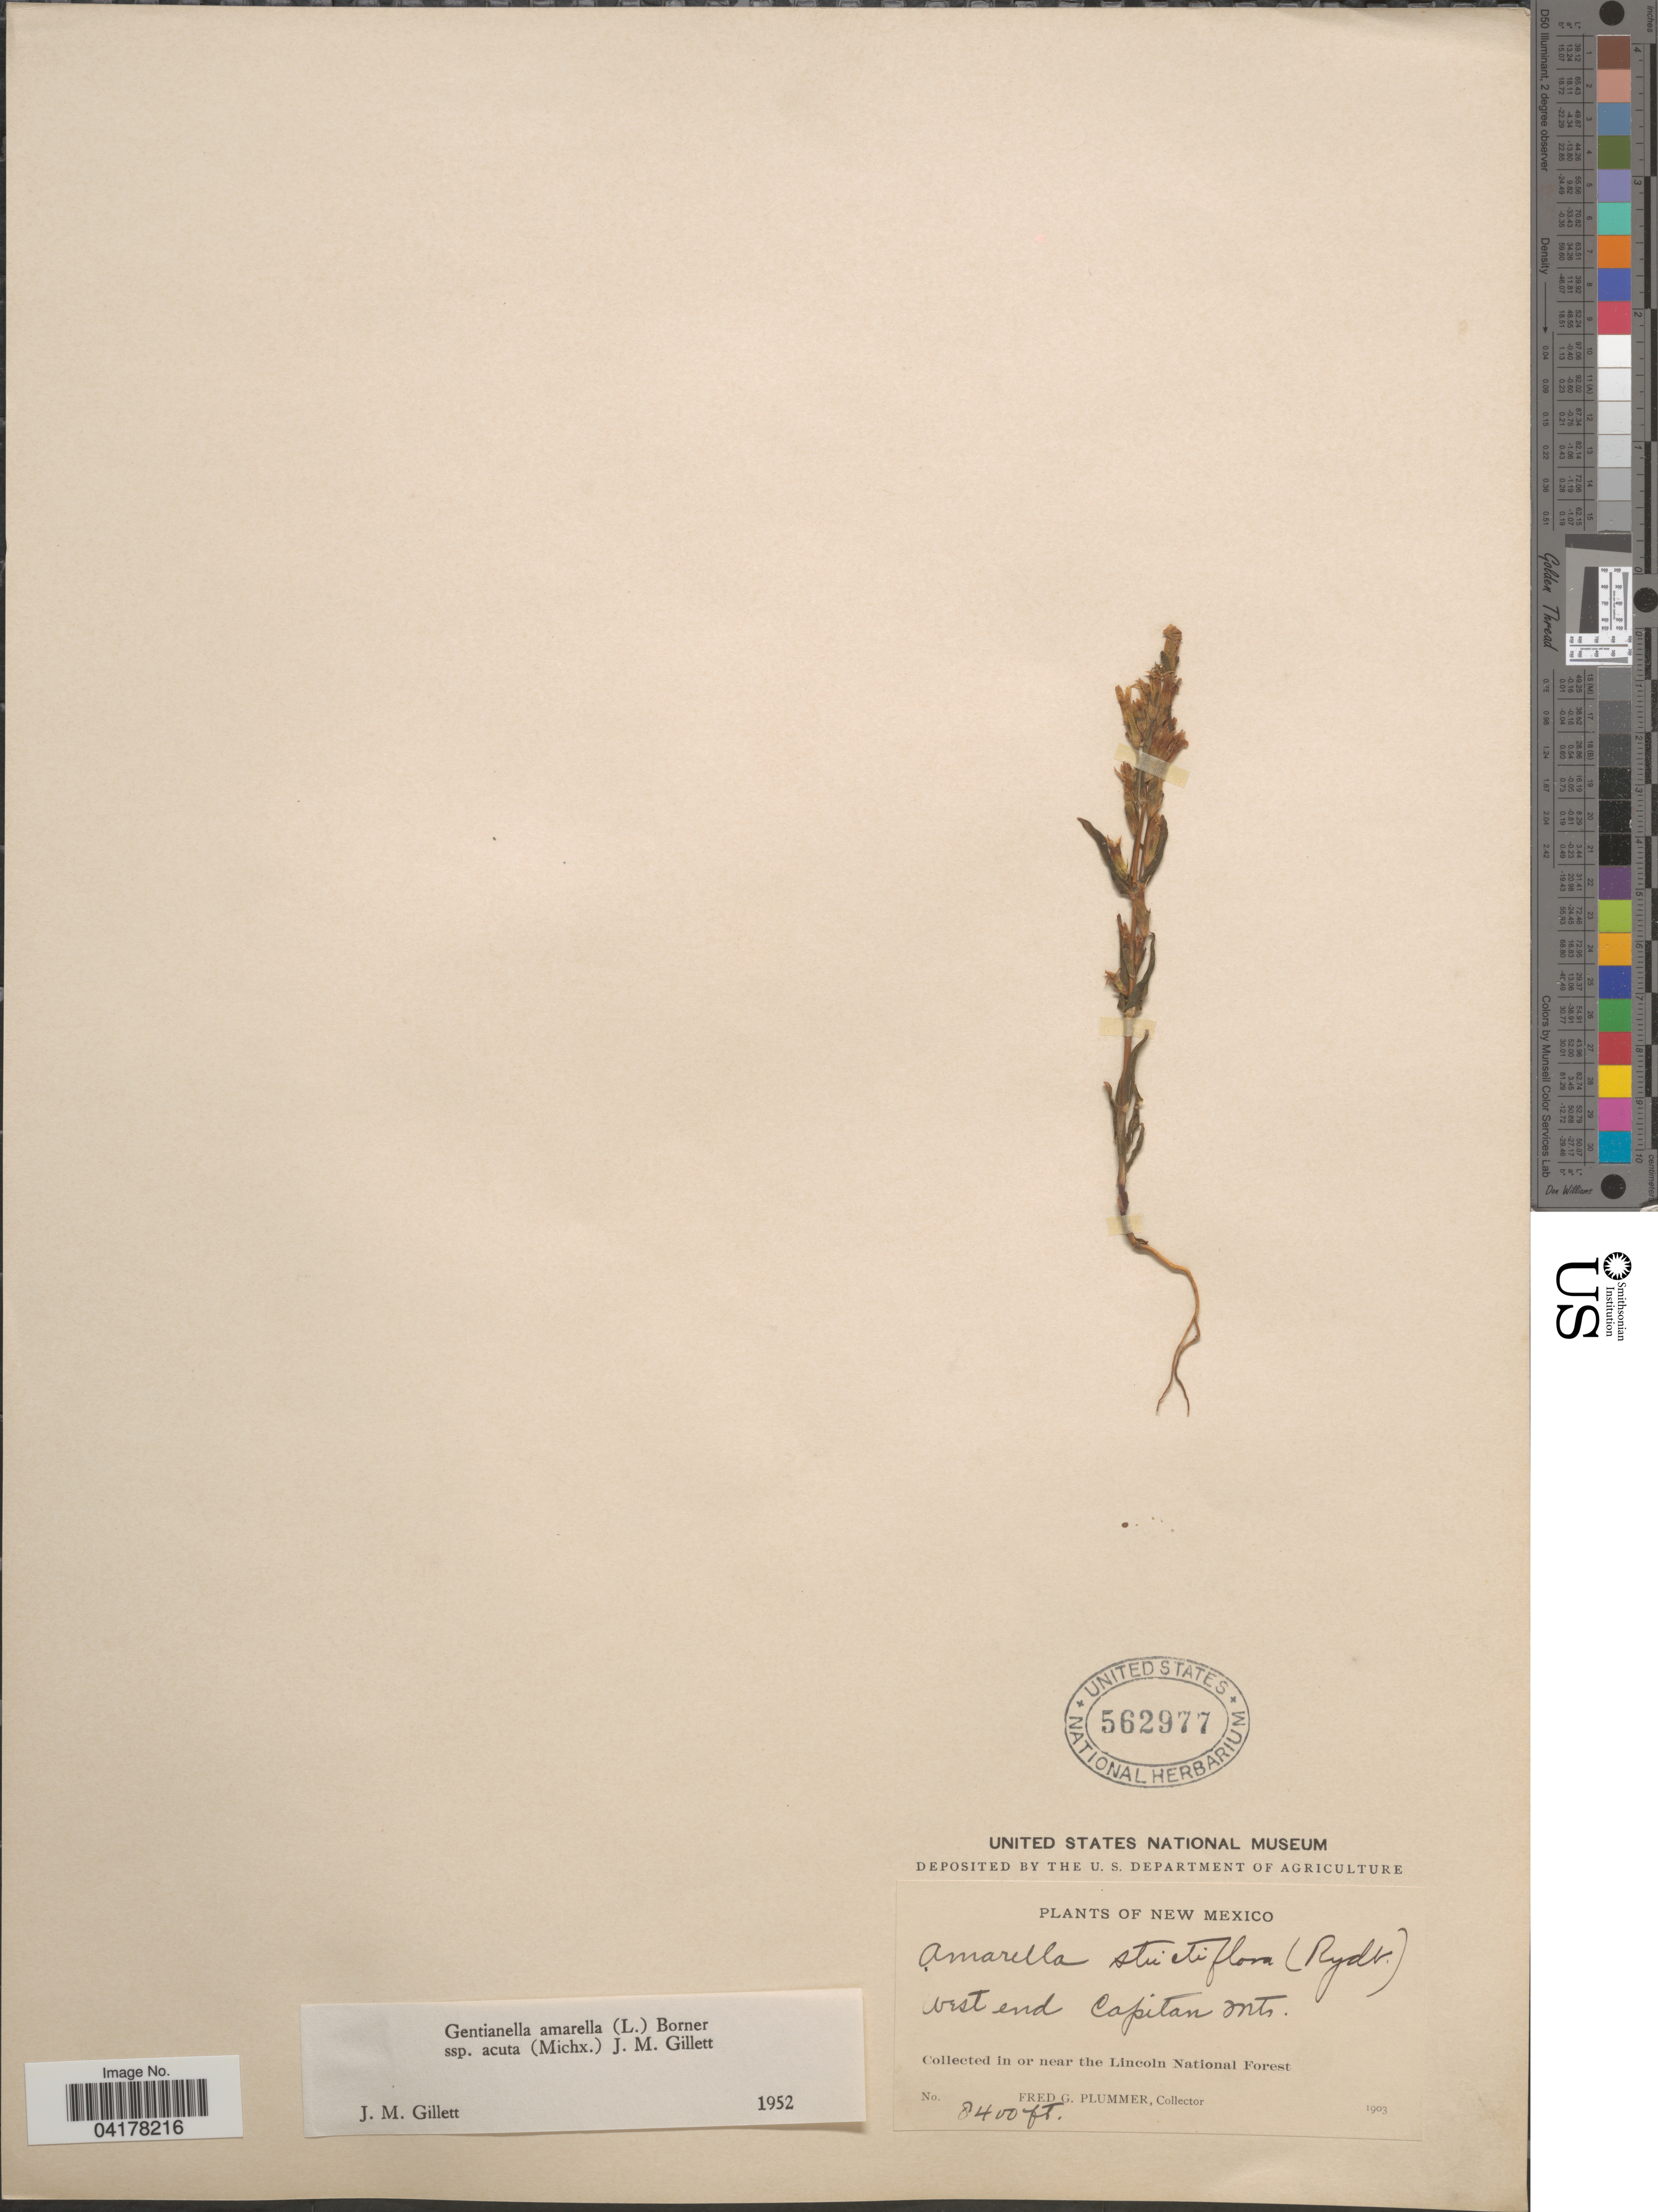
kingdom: Plantae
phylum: Tracheophyta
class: Magnoliopsida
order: Gentianales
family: Gentianaceae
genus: Gentianella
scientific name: Gentianella amarella subsp. acuta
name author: (Michx.) J.M. Gillett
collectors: F. Plummer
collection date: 1903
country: United States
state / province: New Mexico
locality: West end Capitan Mts. In or near the Lincoln National Forest.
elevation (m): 2560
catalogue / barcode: US 562977